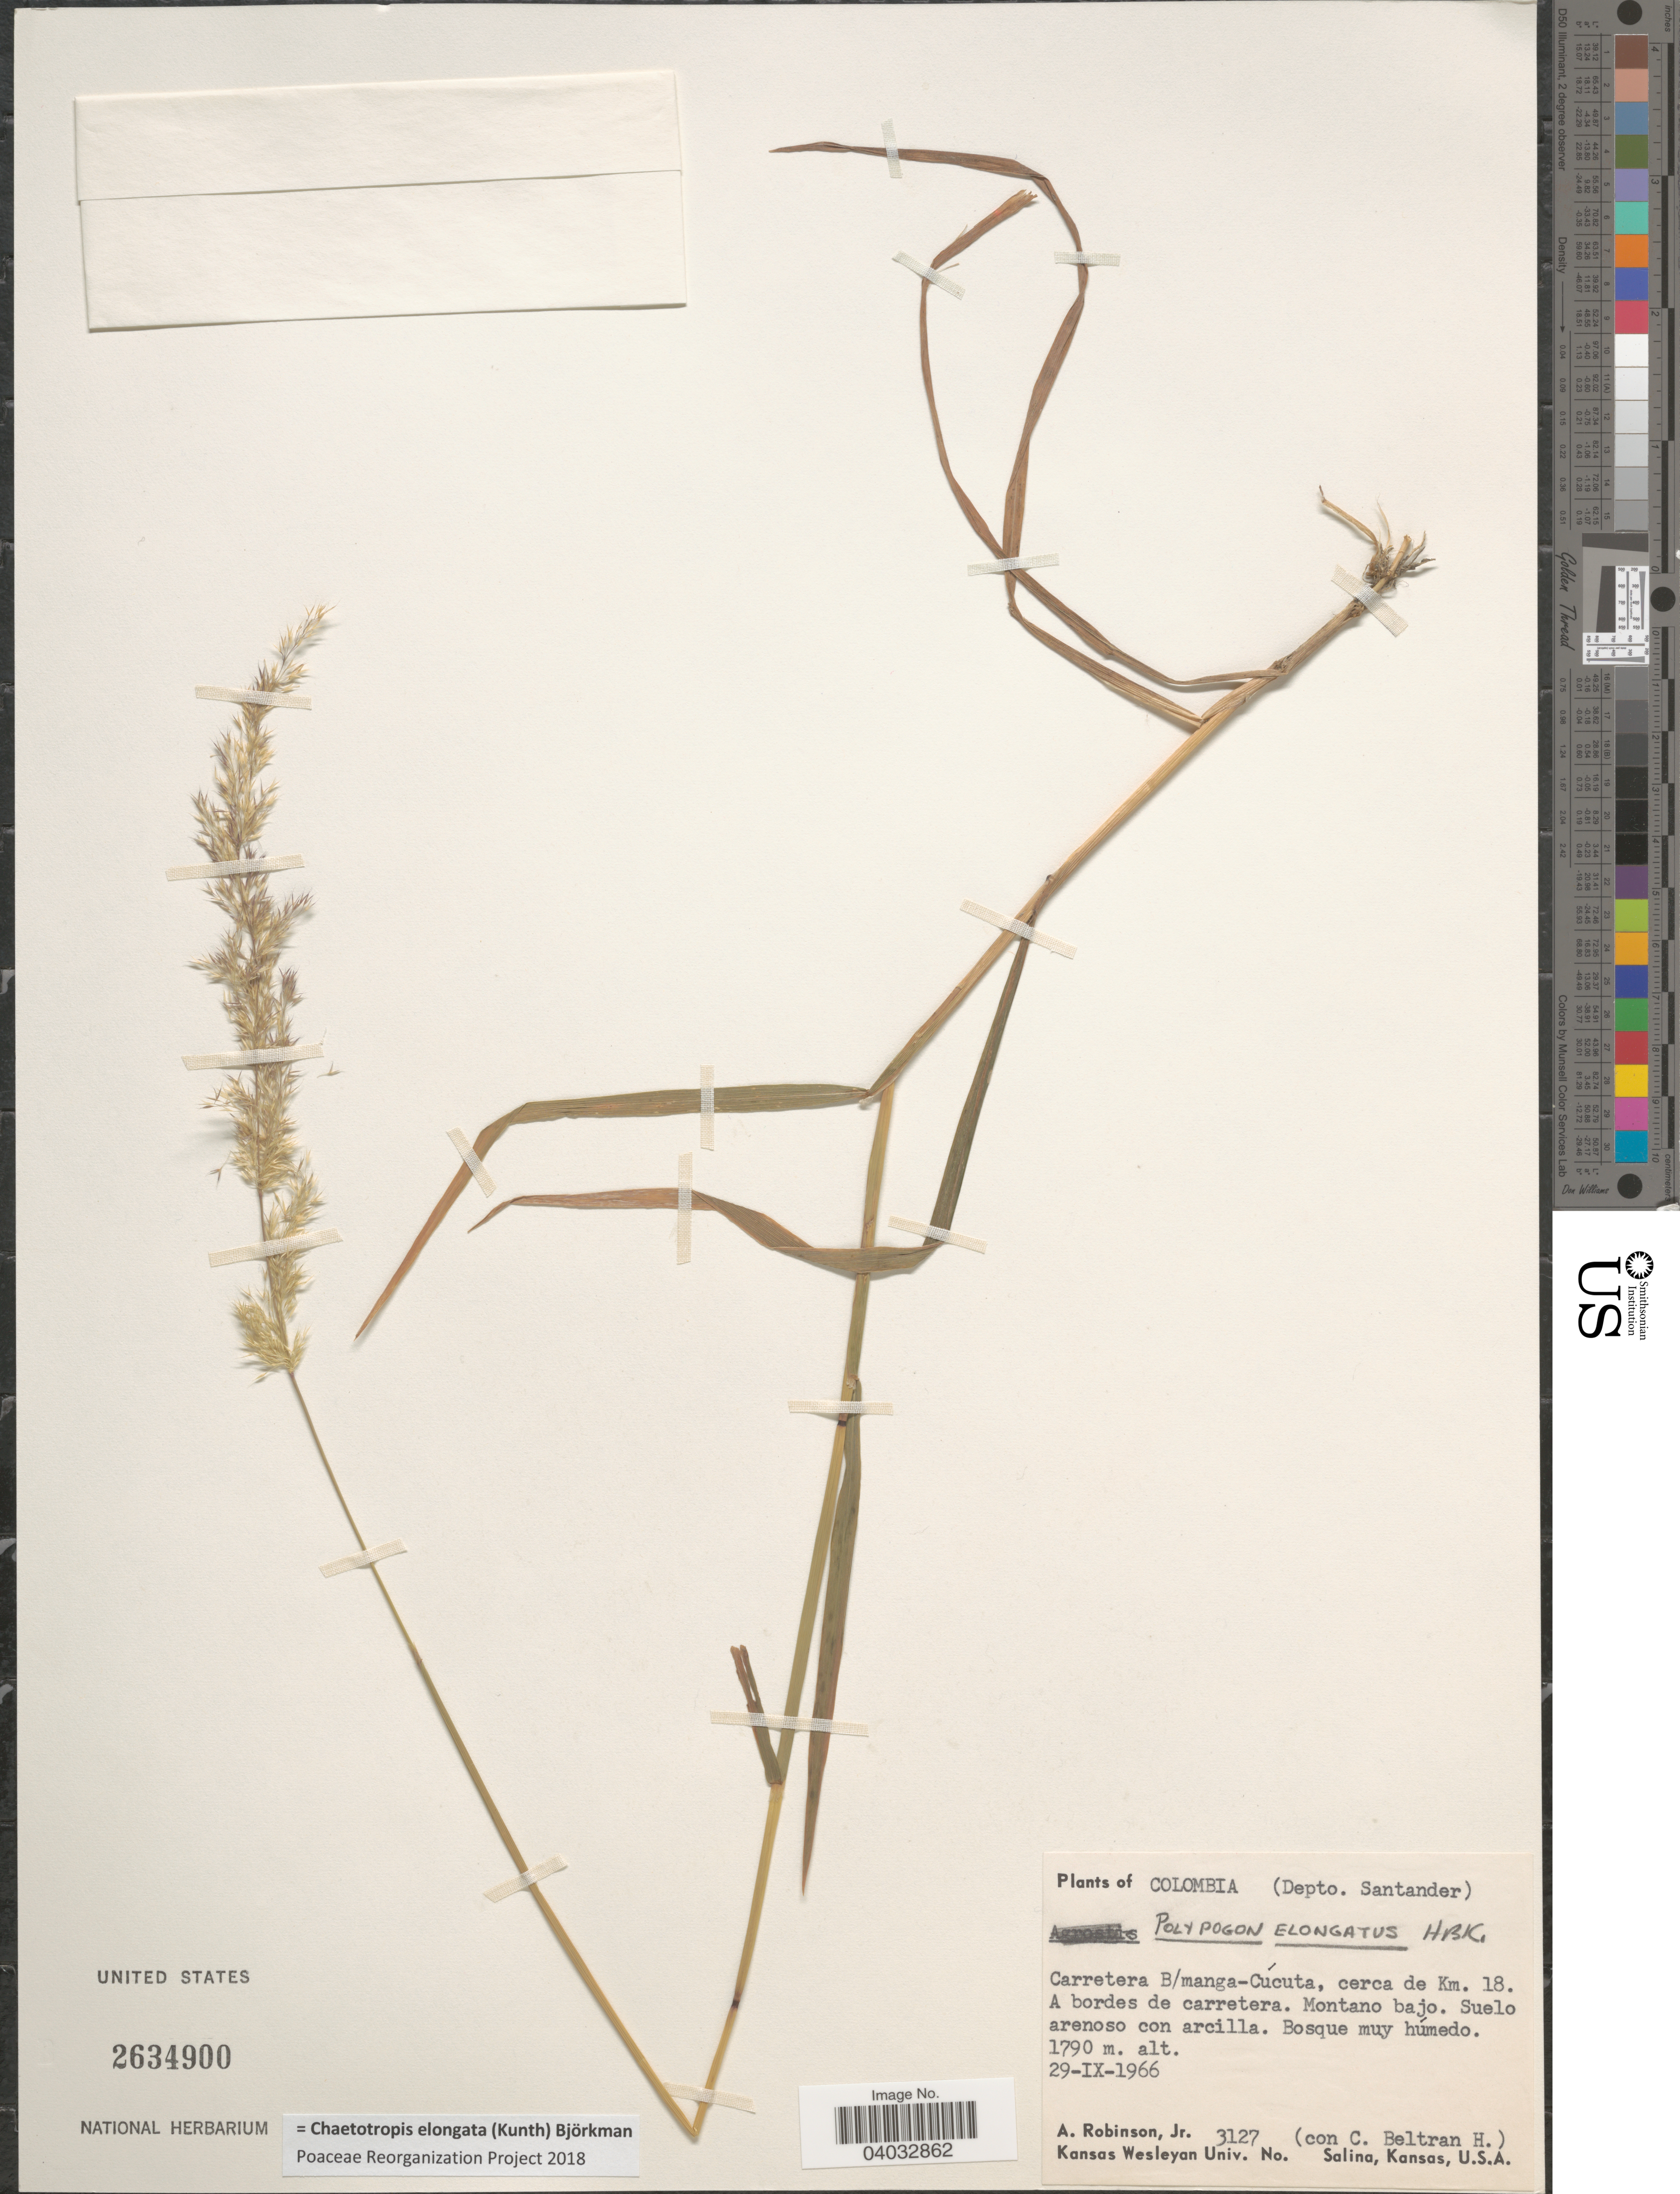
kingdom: Plantae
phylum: Tracheophyta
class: Liliopsida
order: Poales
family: Poaceae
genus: Chaetotropis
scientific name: Chaetotropis elongata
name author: (Kunth) Björkman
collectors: A. Robinson Jr. & C. Beltran H.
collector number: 3127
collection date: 1966-09-29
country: Colombia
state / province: Santander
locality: (Depto. Santander). Carretera B/manga-Cúcuta, cerca de Km. 18. A bordes de carretera. Montano bajo. Suelo arenoso con arcilla.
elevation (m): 1790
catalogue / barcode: US 2634900